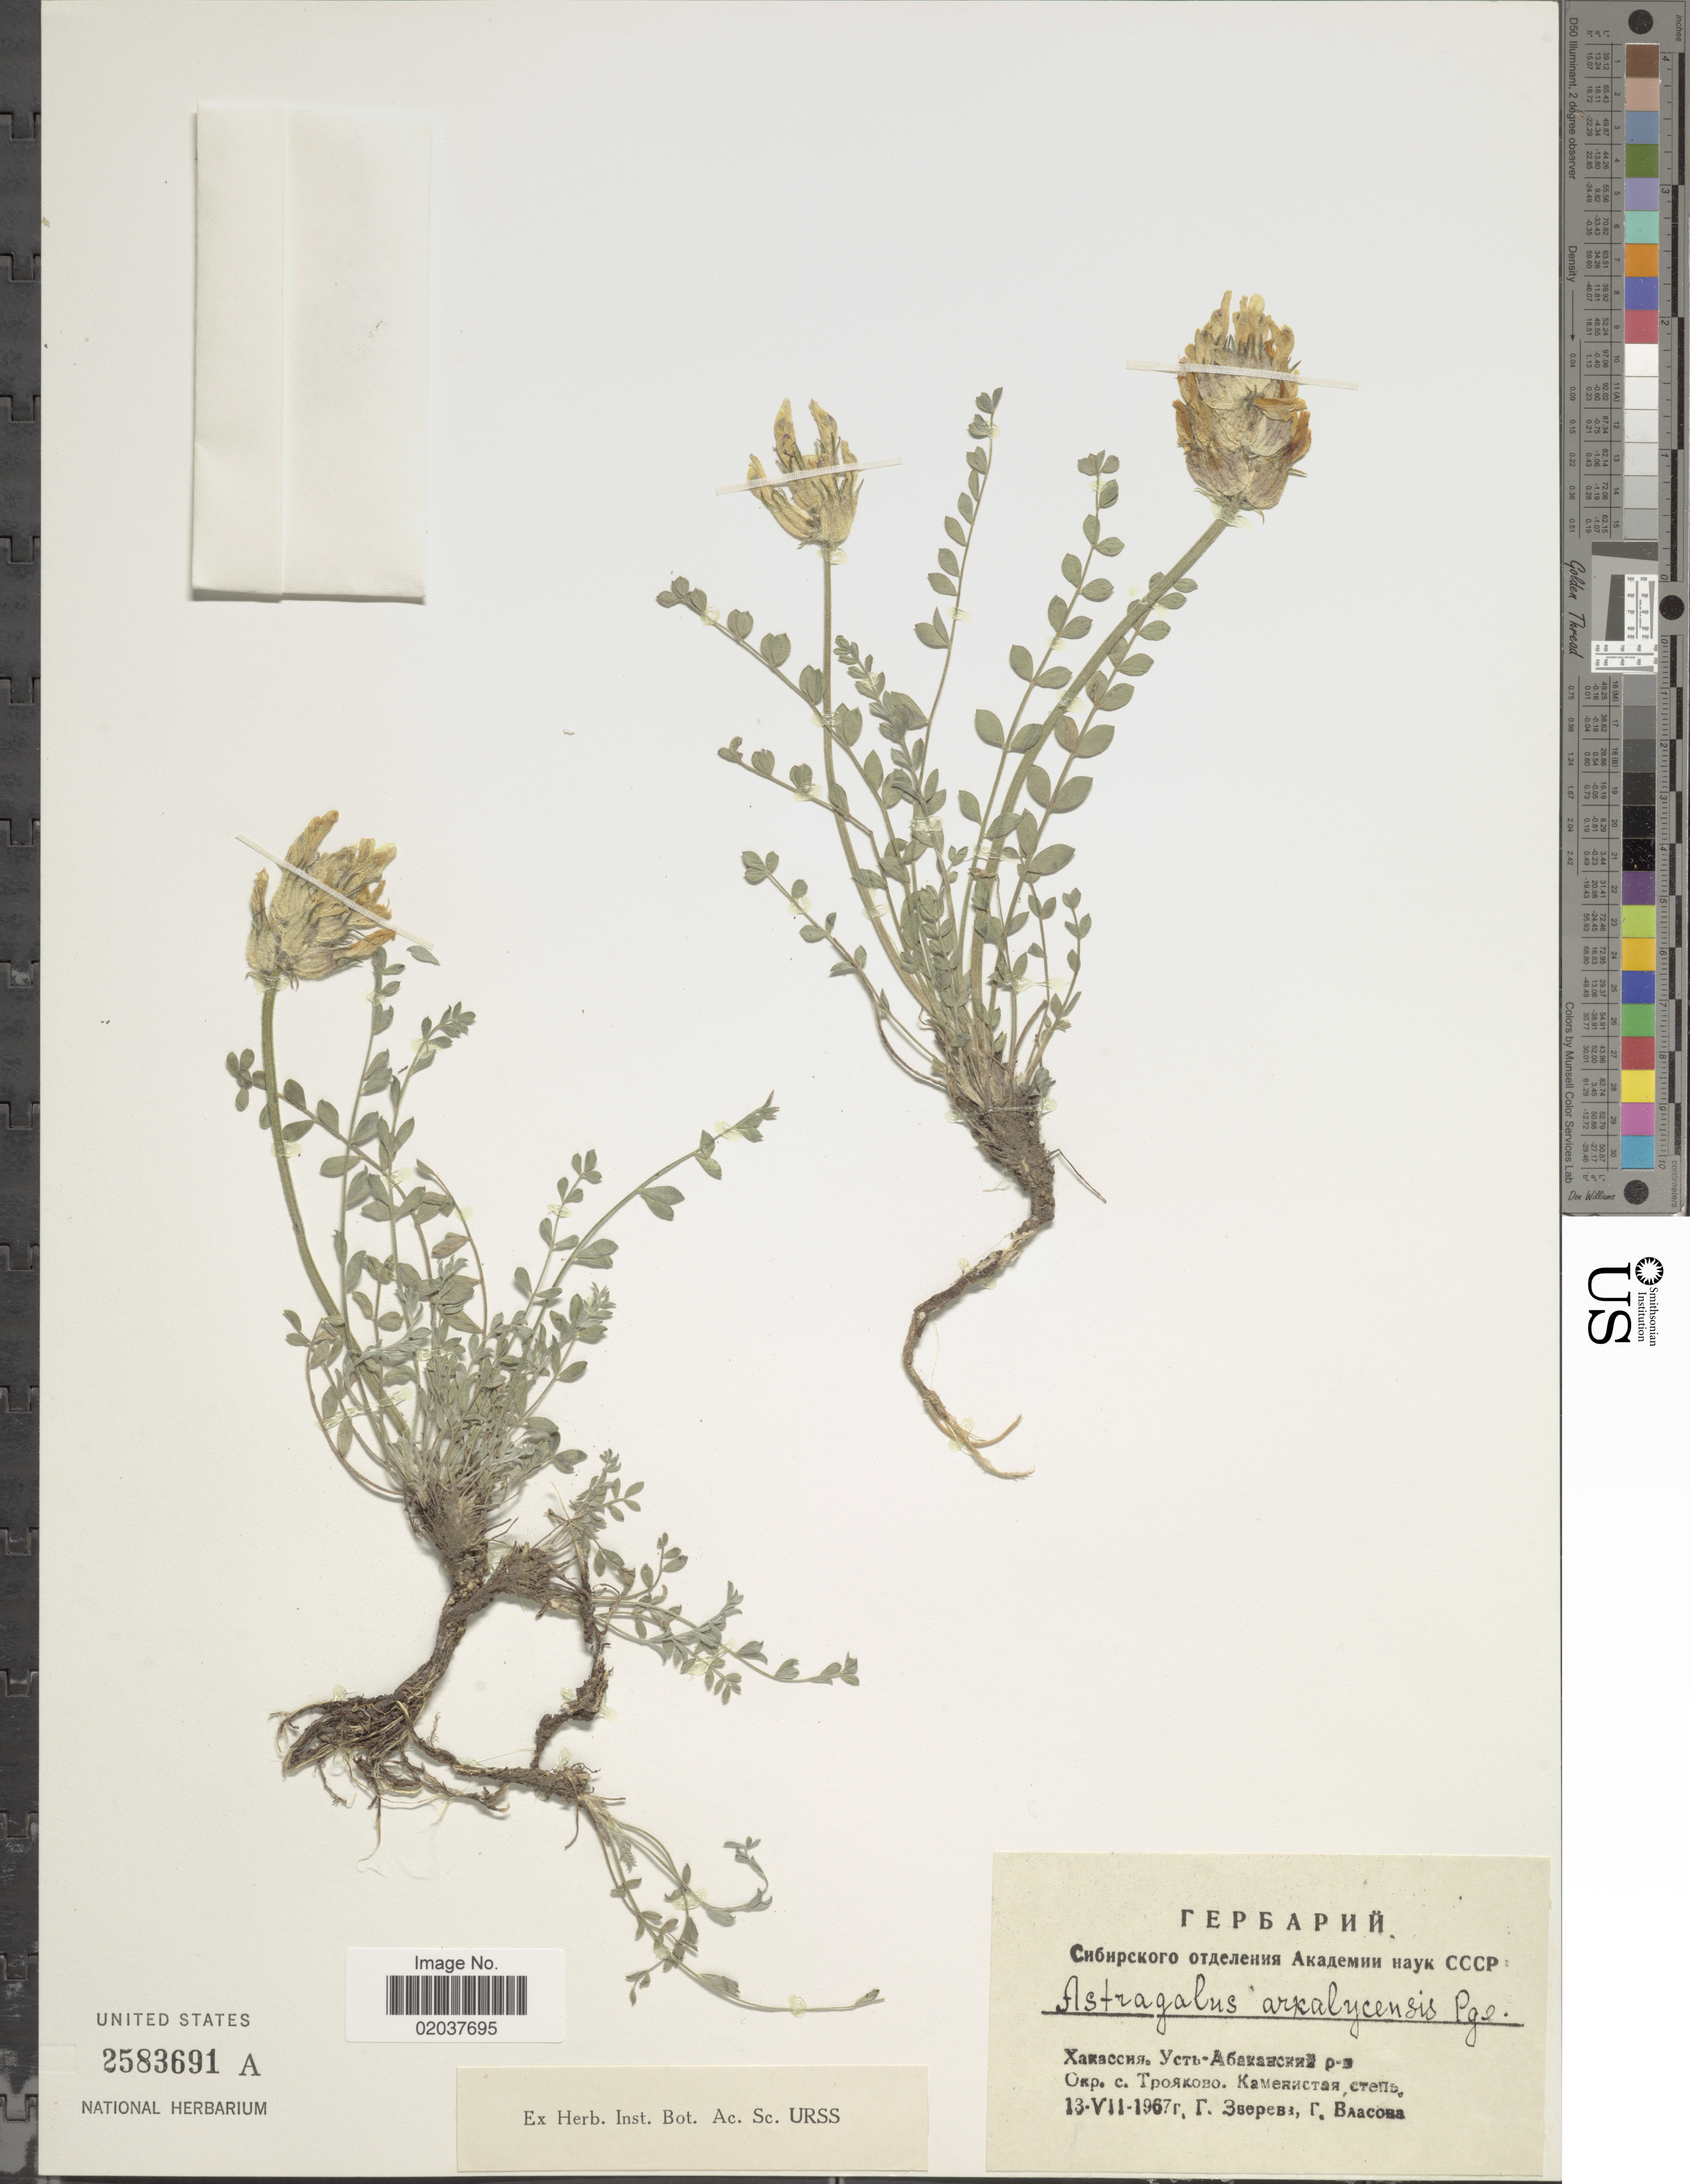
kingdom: Plantae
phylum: Tracheophyta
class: Magnoliopsida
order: Fabales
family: Fabaceae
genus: Astragalus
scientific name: Astragalus arcalycensis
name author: Bunge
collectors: G. Zvereva & G. Vlasova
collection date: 1967-07-13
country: Russian Federation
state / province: Krasnoyarsk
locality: Ust-Abakansky District, Khakassia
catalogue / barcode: US 2583691A